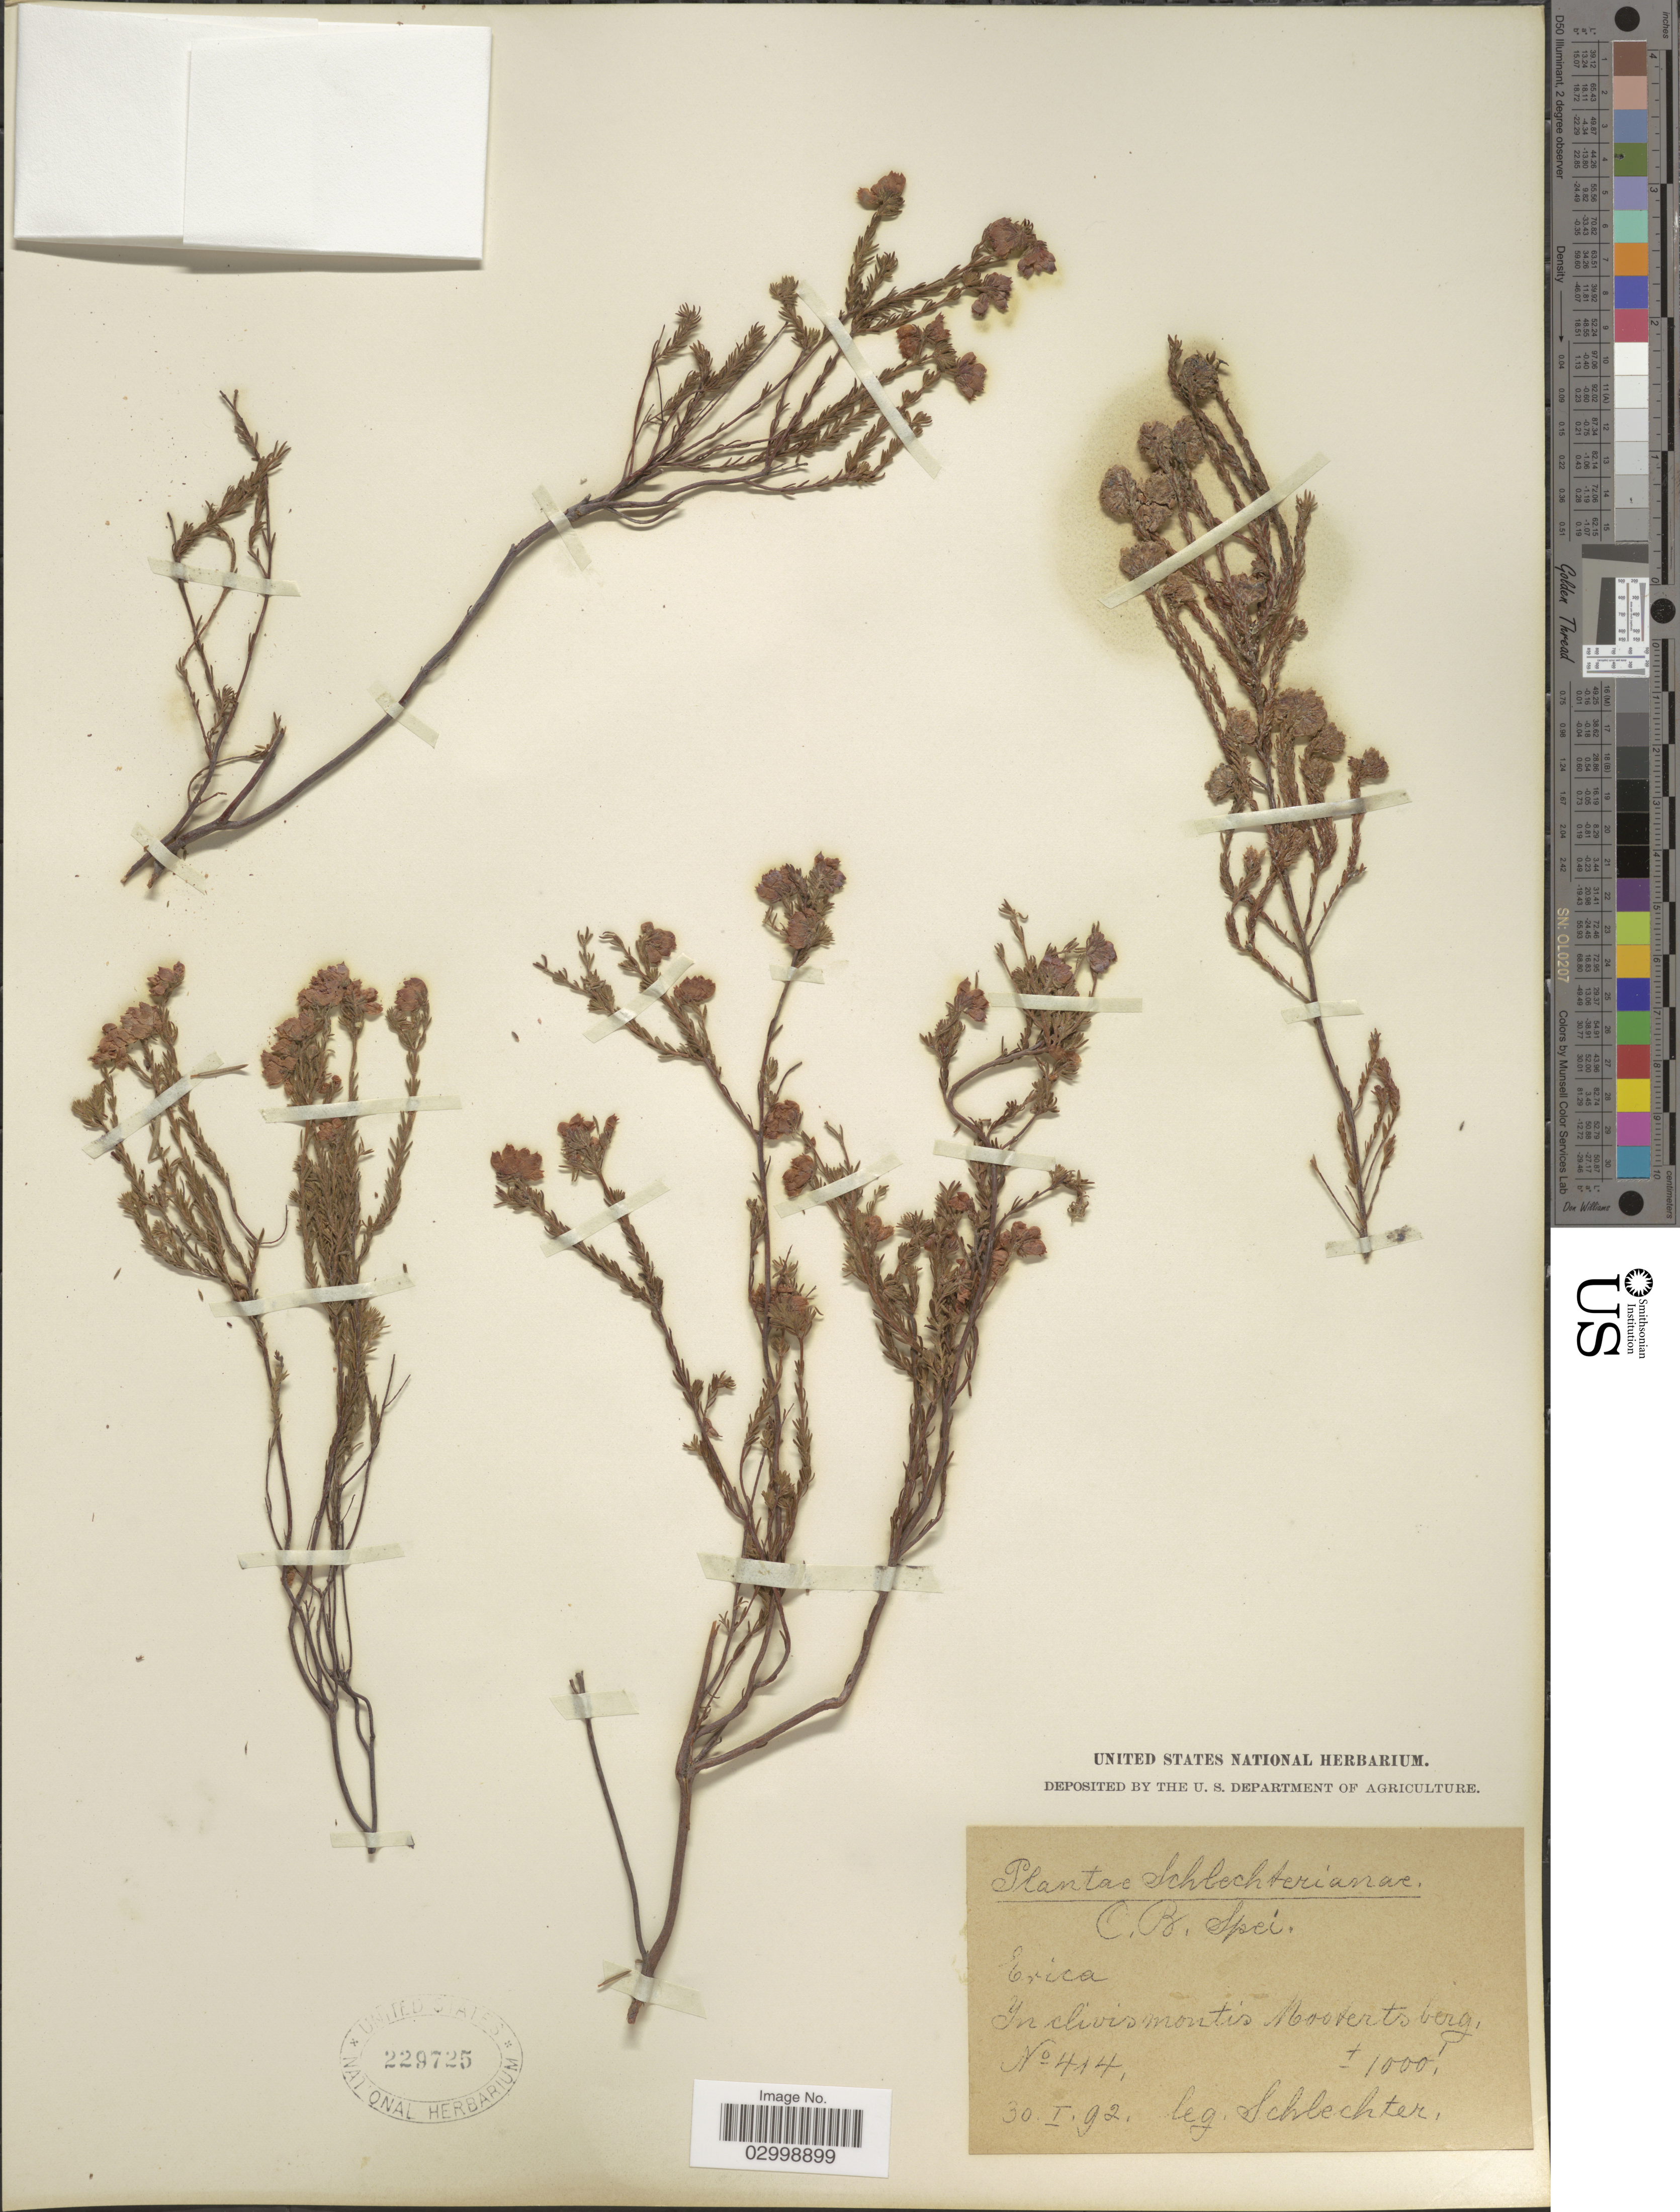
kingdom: Plantae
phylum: Tracheophyta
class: Magnoliopsida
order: Ericales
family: Ericaceae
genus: Erica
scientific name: Erica sp.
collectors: Schlechter, --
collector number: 414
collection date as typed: Transcribed d/m/y: 30/1/92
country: South Africa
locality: C. B. Spei, in clivis montis Mosterts berg.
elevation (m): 305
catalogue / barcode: US 229725